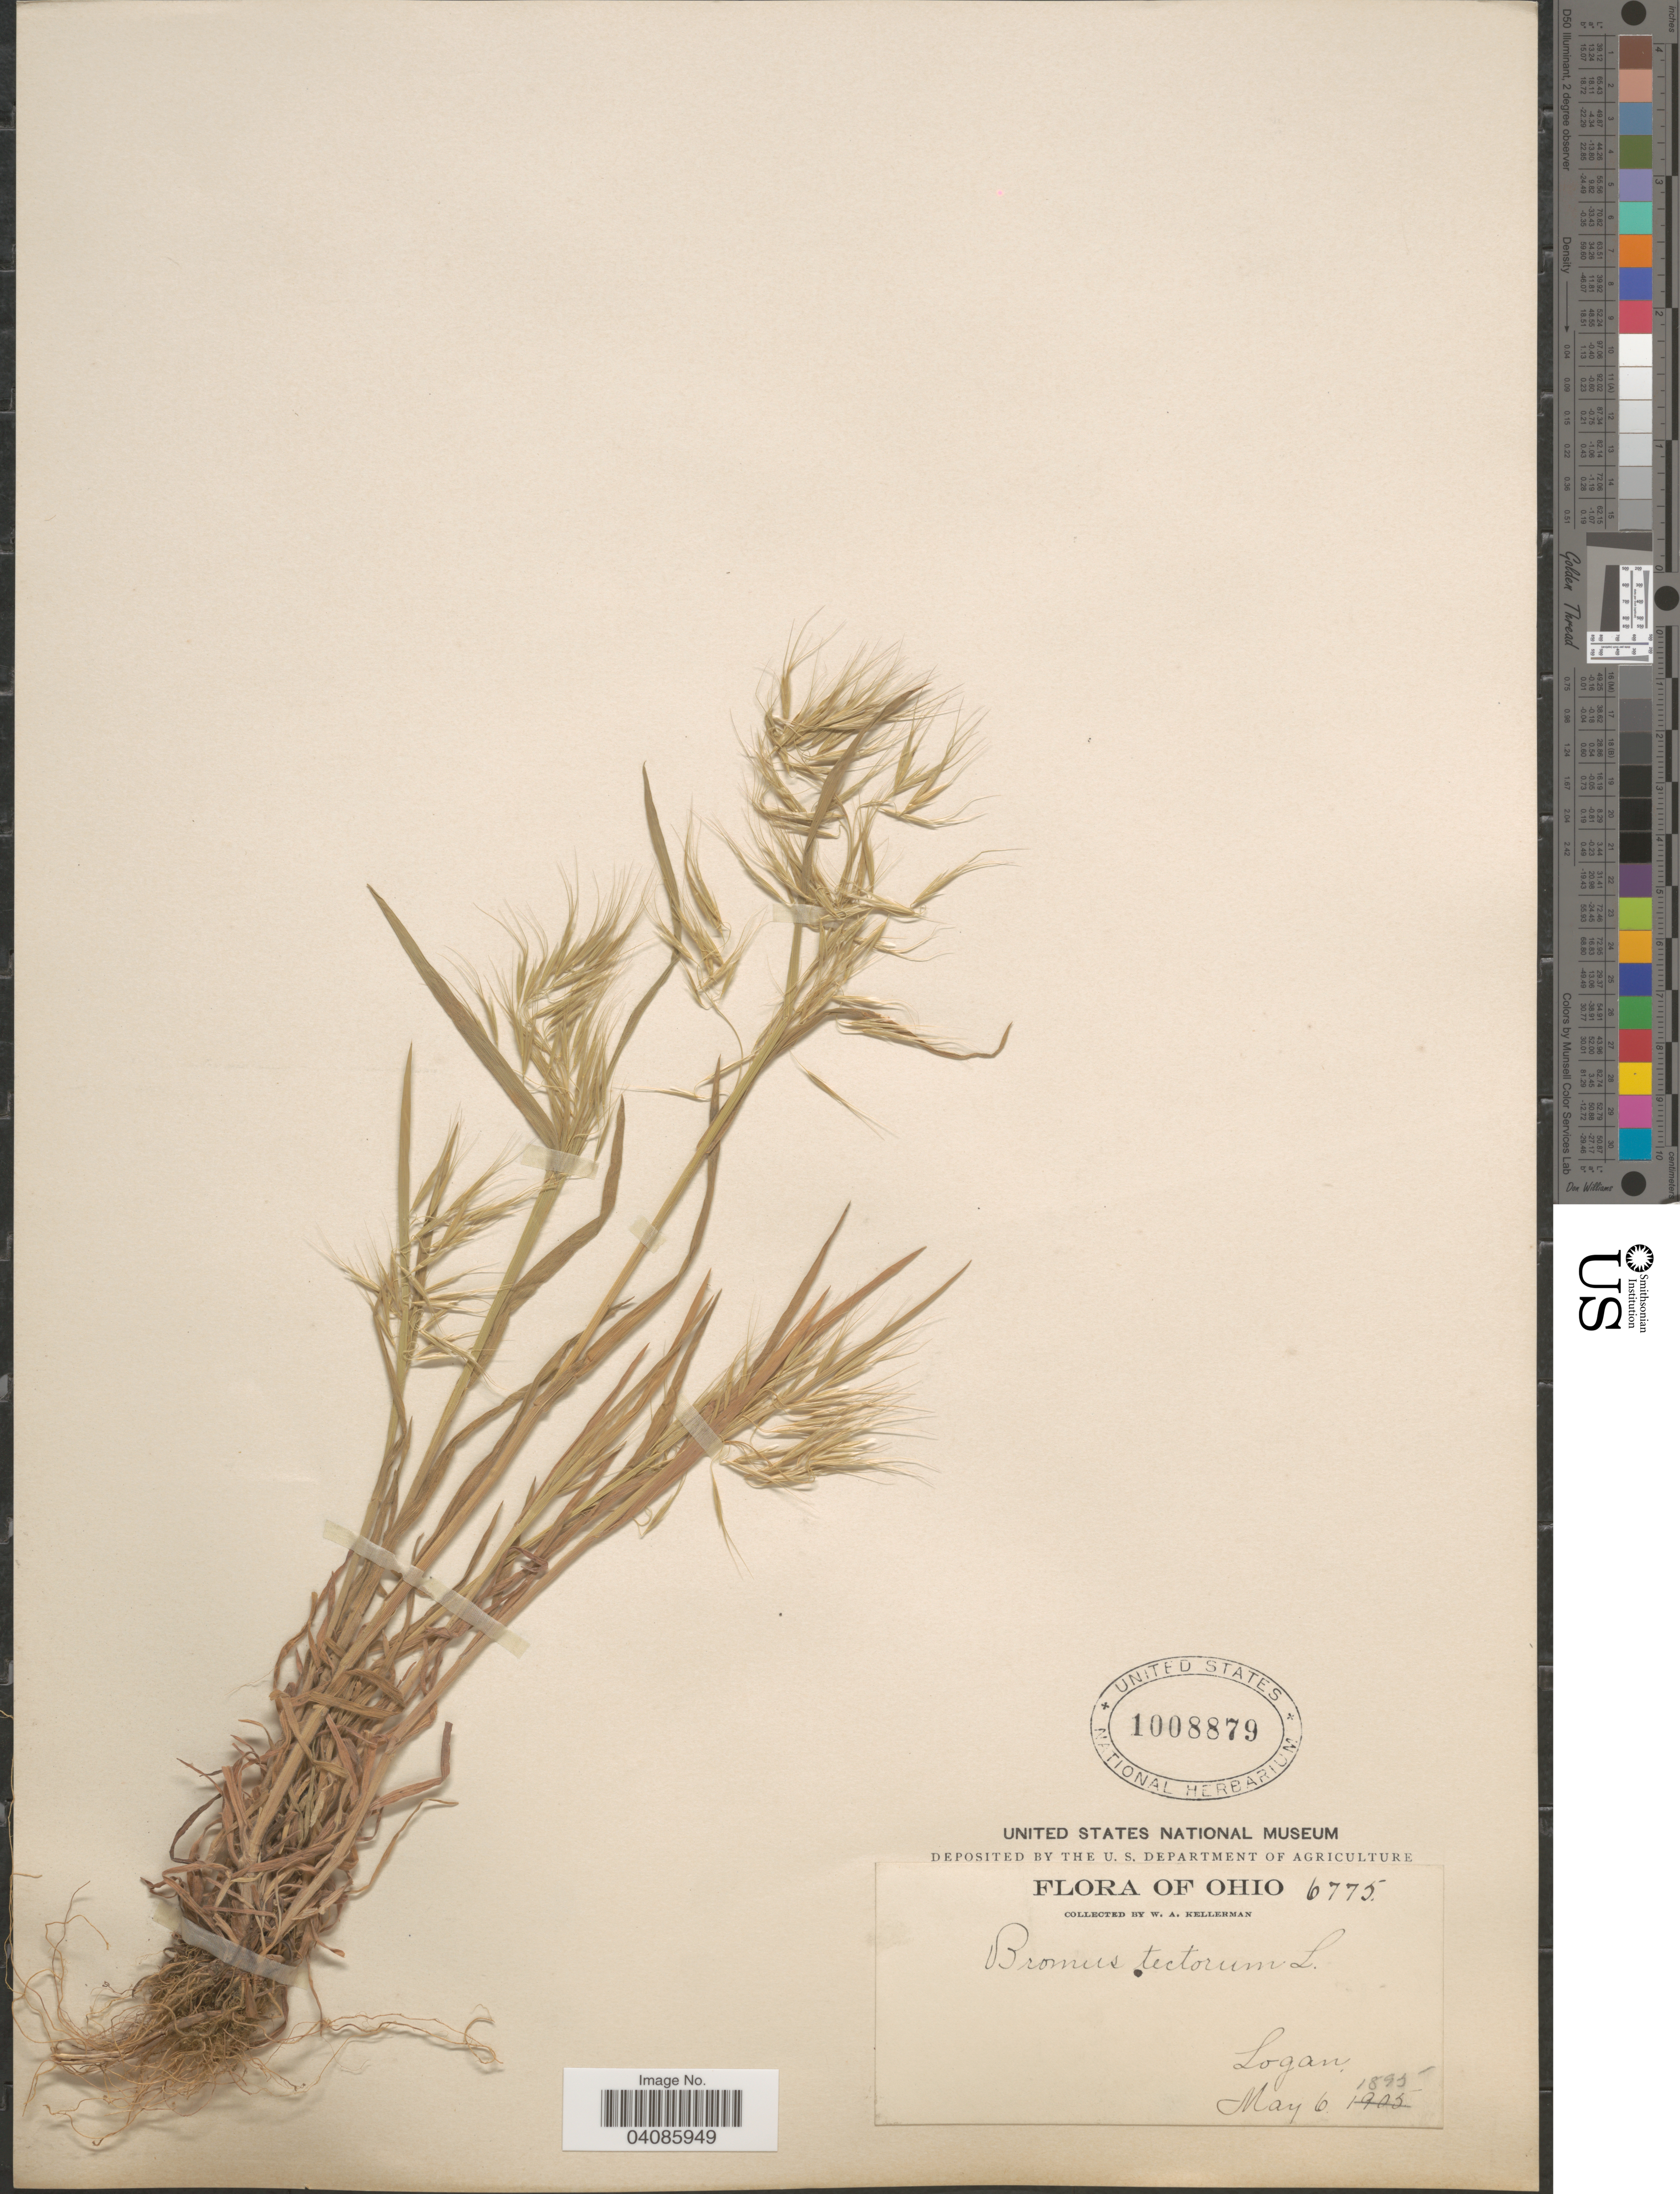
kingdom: Plantae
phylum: Tracheophyta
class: Liliopsida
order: Poales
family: Poaceae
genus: Bromus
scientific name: Bromus tectorum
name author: L.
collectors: W. Kellerman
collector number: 6775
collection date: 1895-05-06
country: United States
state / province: Ohio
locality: Logan.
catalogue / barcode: US 1008879